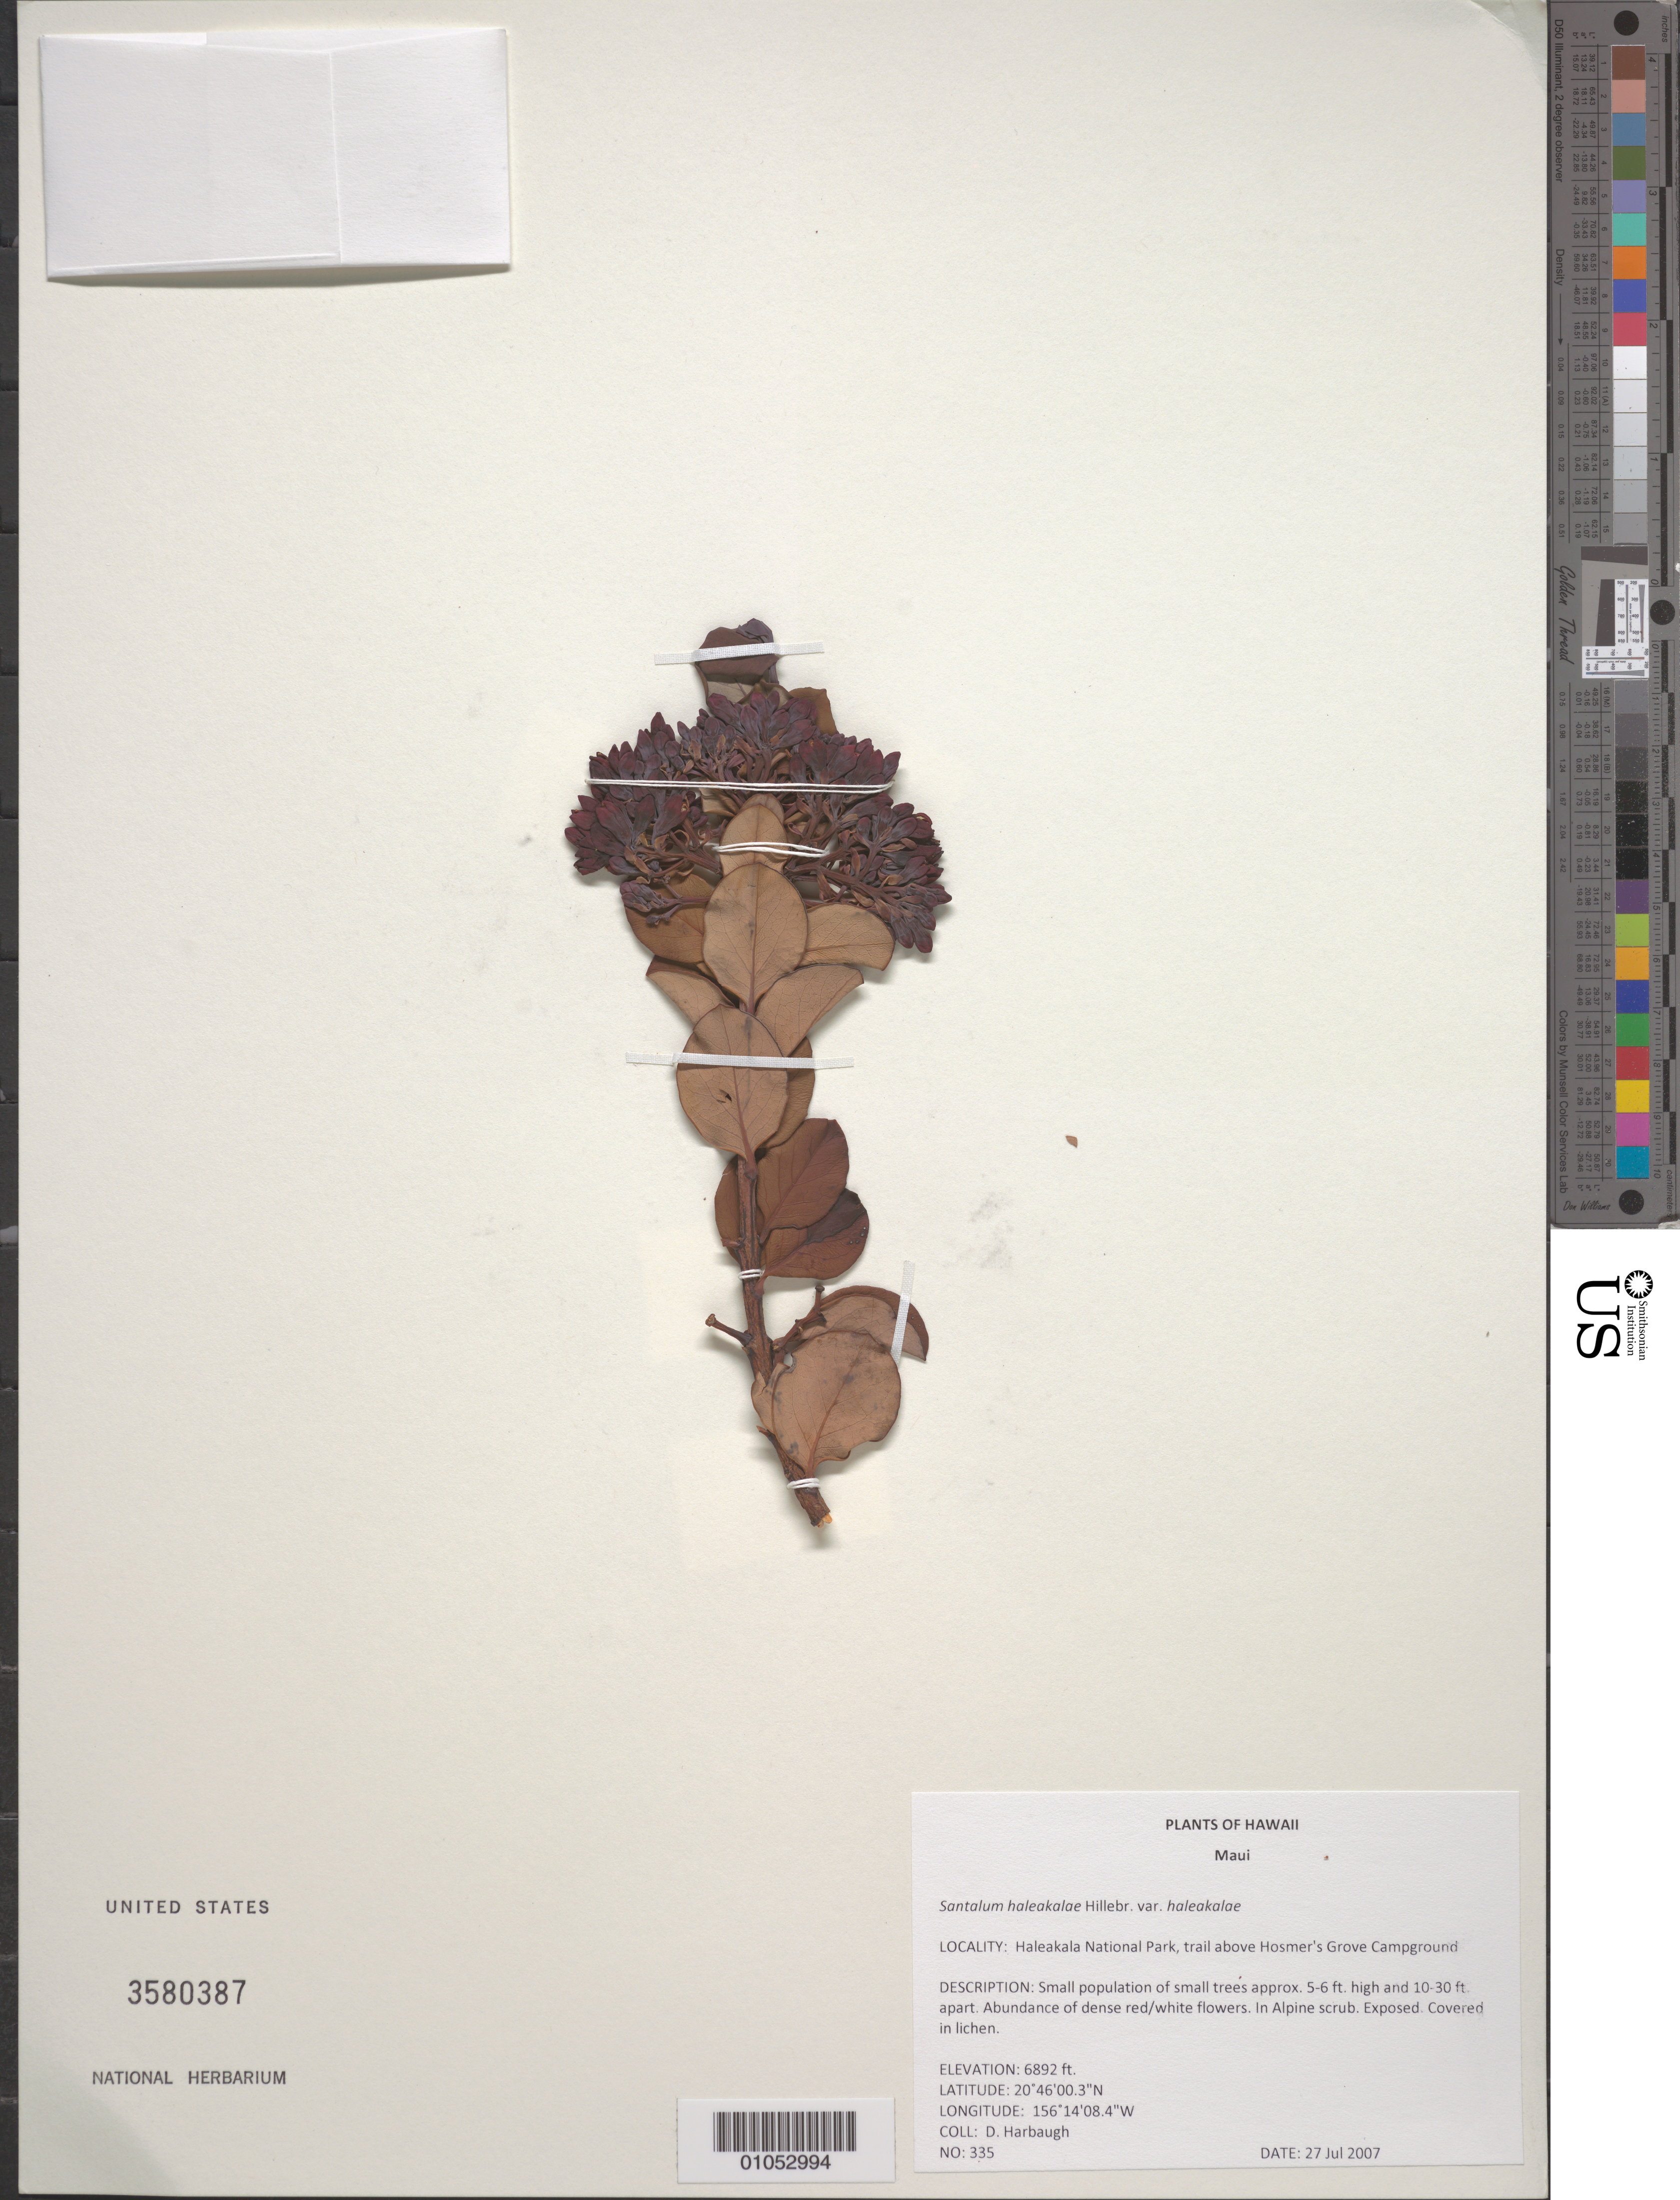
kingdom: Plantae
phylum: Tracheophyta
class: Magnoliopsida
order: Santalales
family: Santalaceae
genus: Santalum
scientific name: Santalum haleakalae var. haleakalae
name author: Hillebr.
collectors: D. Harbaugh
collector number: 335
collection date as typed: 27 Jul 2007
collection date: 2007-07-27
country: United States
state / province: Hawaii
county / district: Maui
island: Maui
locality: Haleakala National Park, trail above Hosmer's Grove Campground.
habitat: Alpine scrub.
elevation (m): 2101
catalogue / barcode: US 3580387